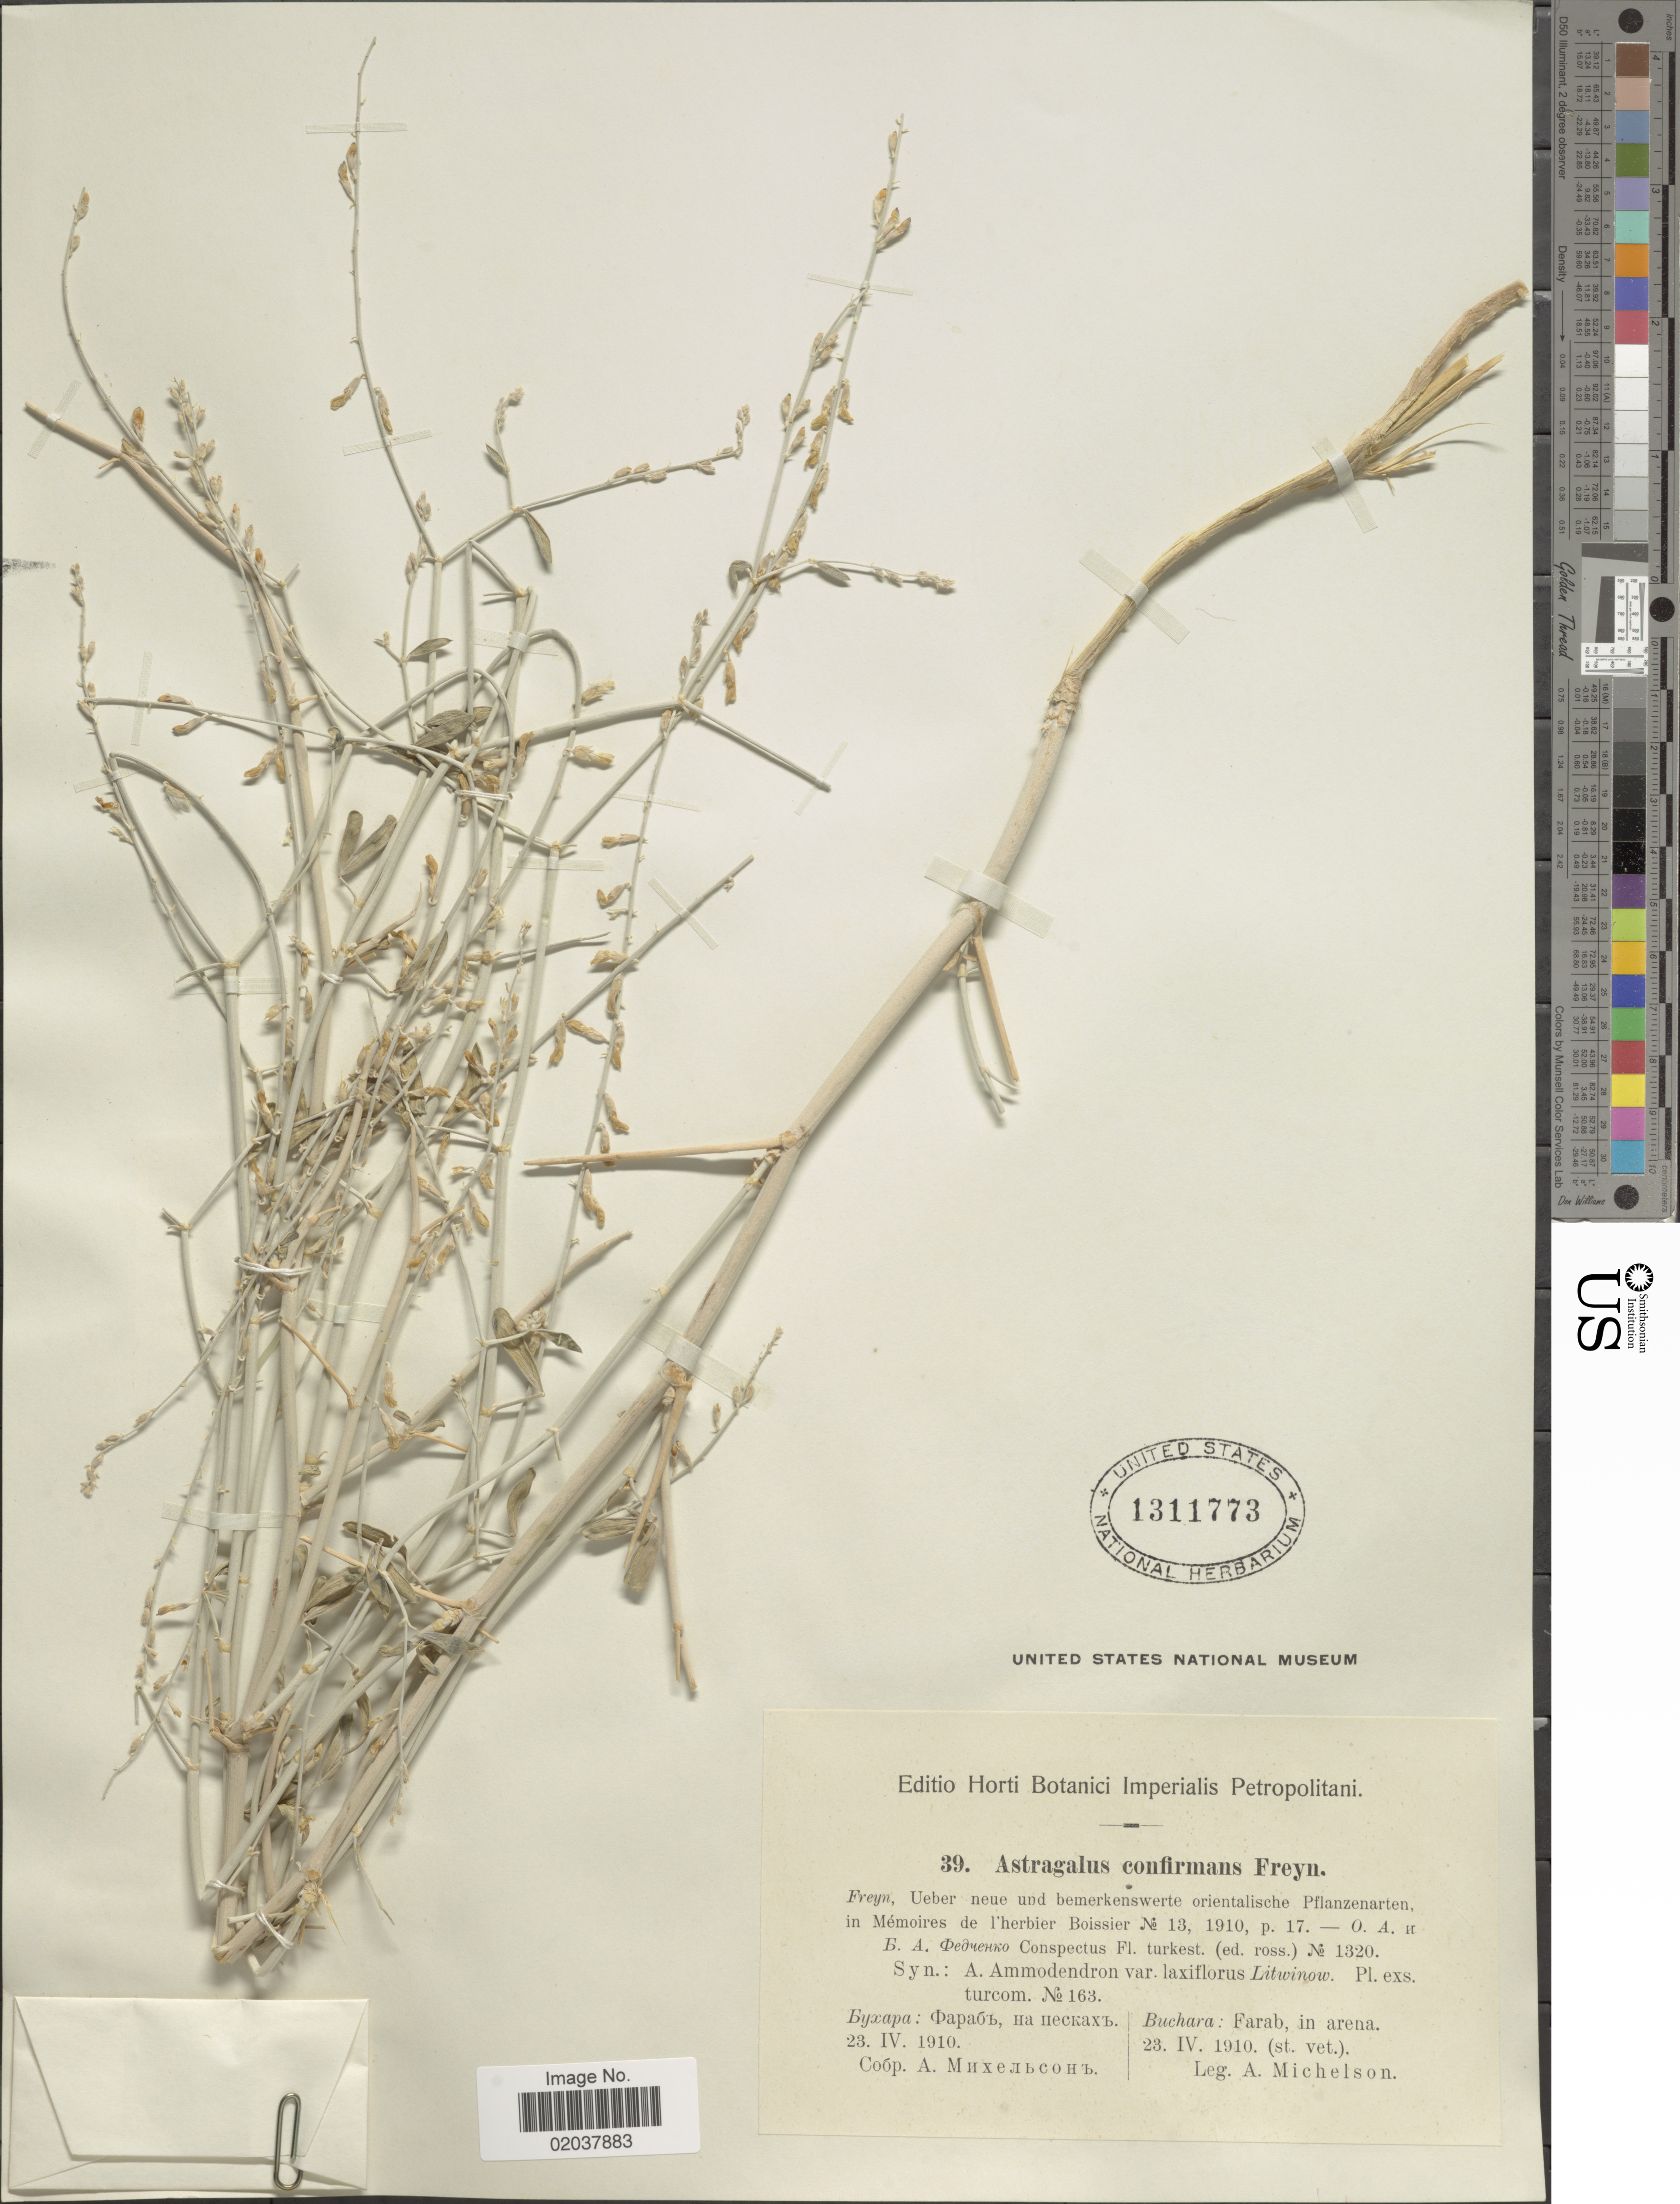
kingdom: Plantae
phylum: Tracheophyta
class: Magnoliopsida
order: Fabales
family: Fabaceae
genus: Astragalus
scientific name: Astragalus confirmans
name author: Freyn & Bornm.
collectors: A. Michelson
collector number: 39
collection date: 1910-04-23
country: Uzbekistan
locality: Buchara, Farab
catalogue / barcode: US 1311773